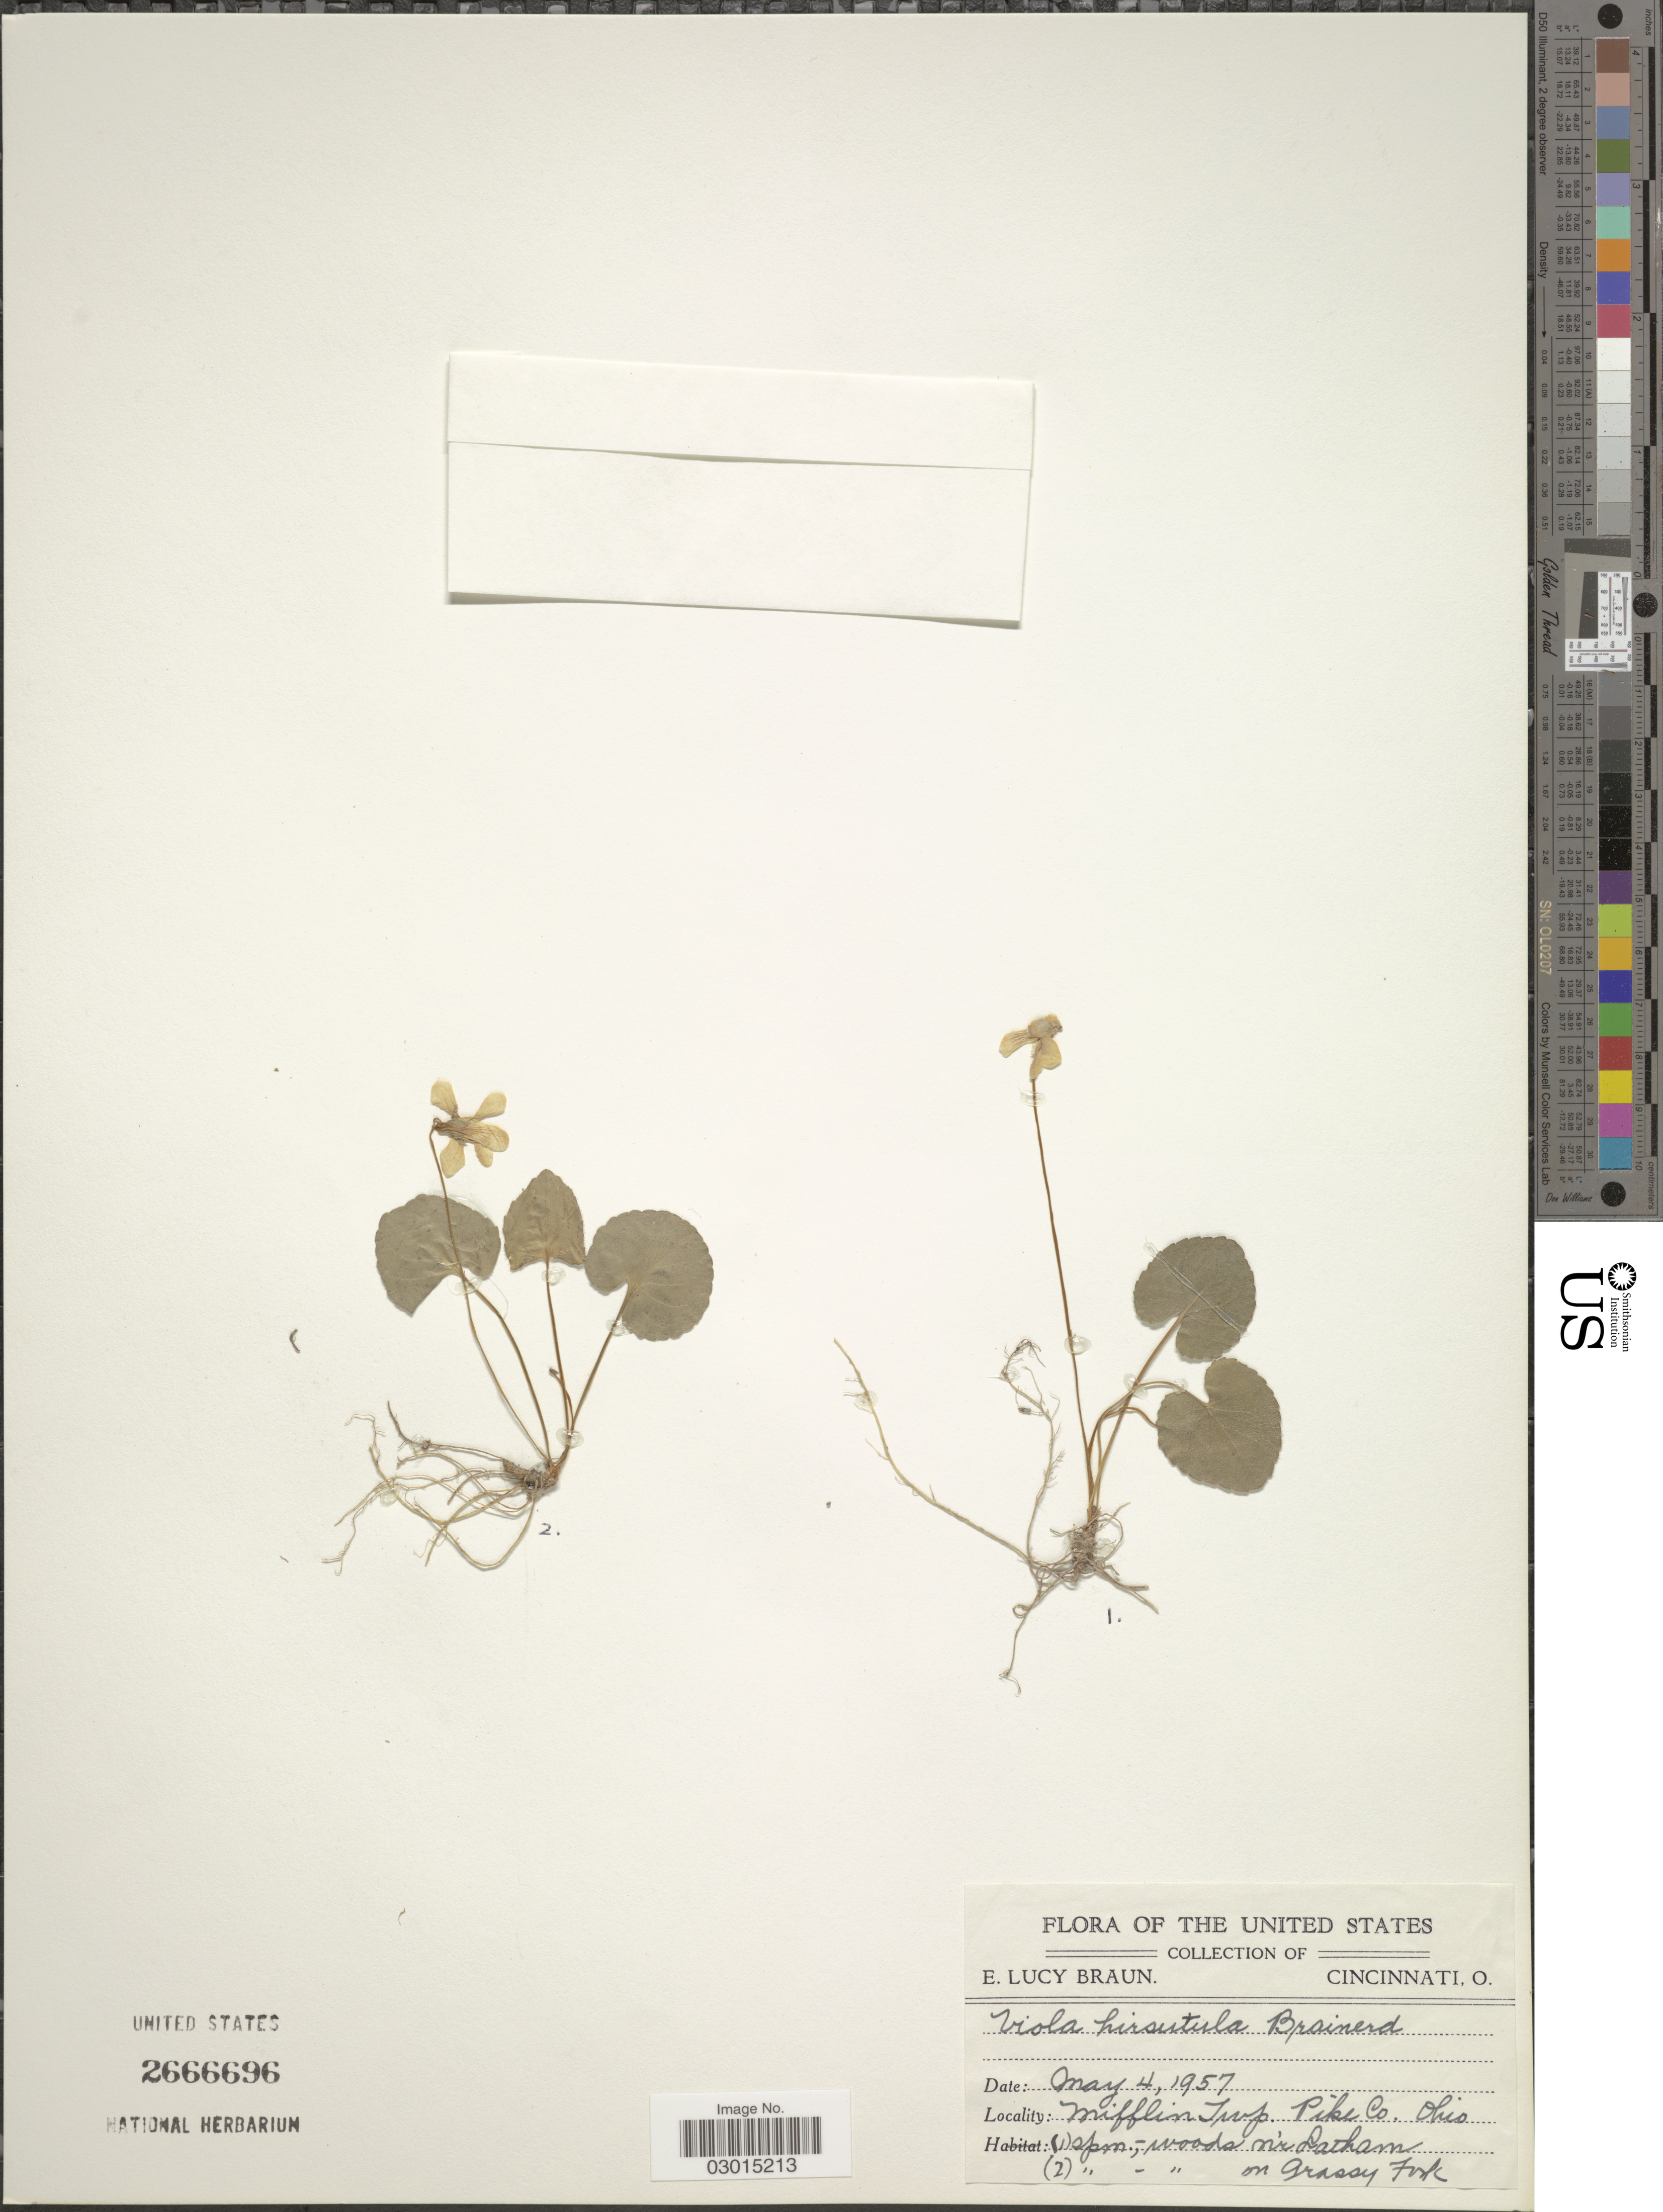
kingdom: Plantae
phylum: Tracheophyta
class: Magnoliopsida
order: Malpighiales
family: Violaceae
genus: Viola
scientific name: Viola hirsutula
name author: Brainerd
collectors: E. L. Braun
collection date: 1957-05-04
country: United States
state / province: Ohio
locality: Mifflin Twp. Pike Co. Woods n'r Latham.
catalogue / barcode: US 2666696